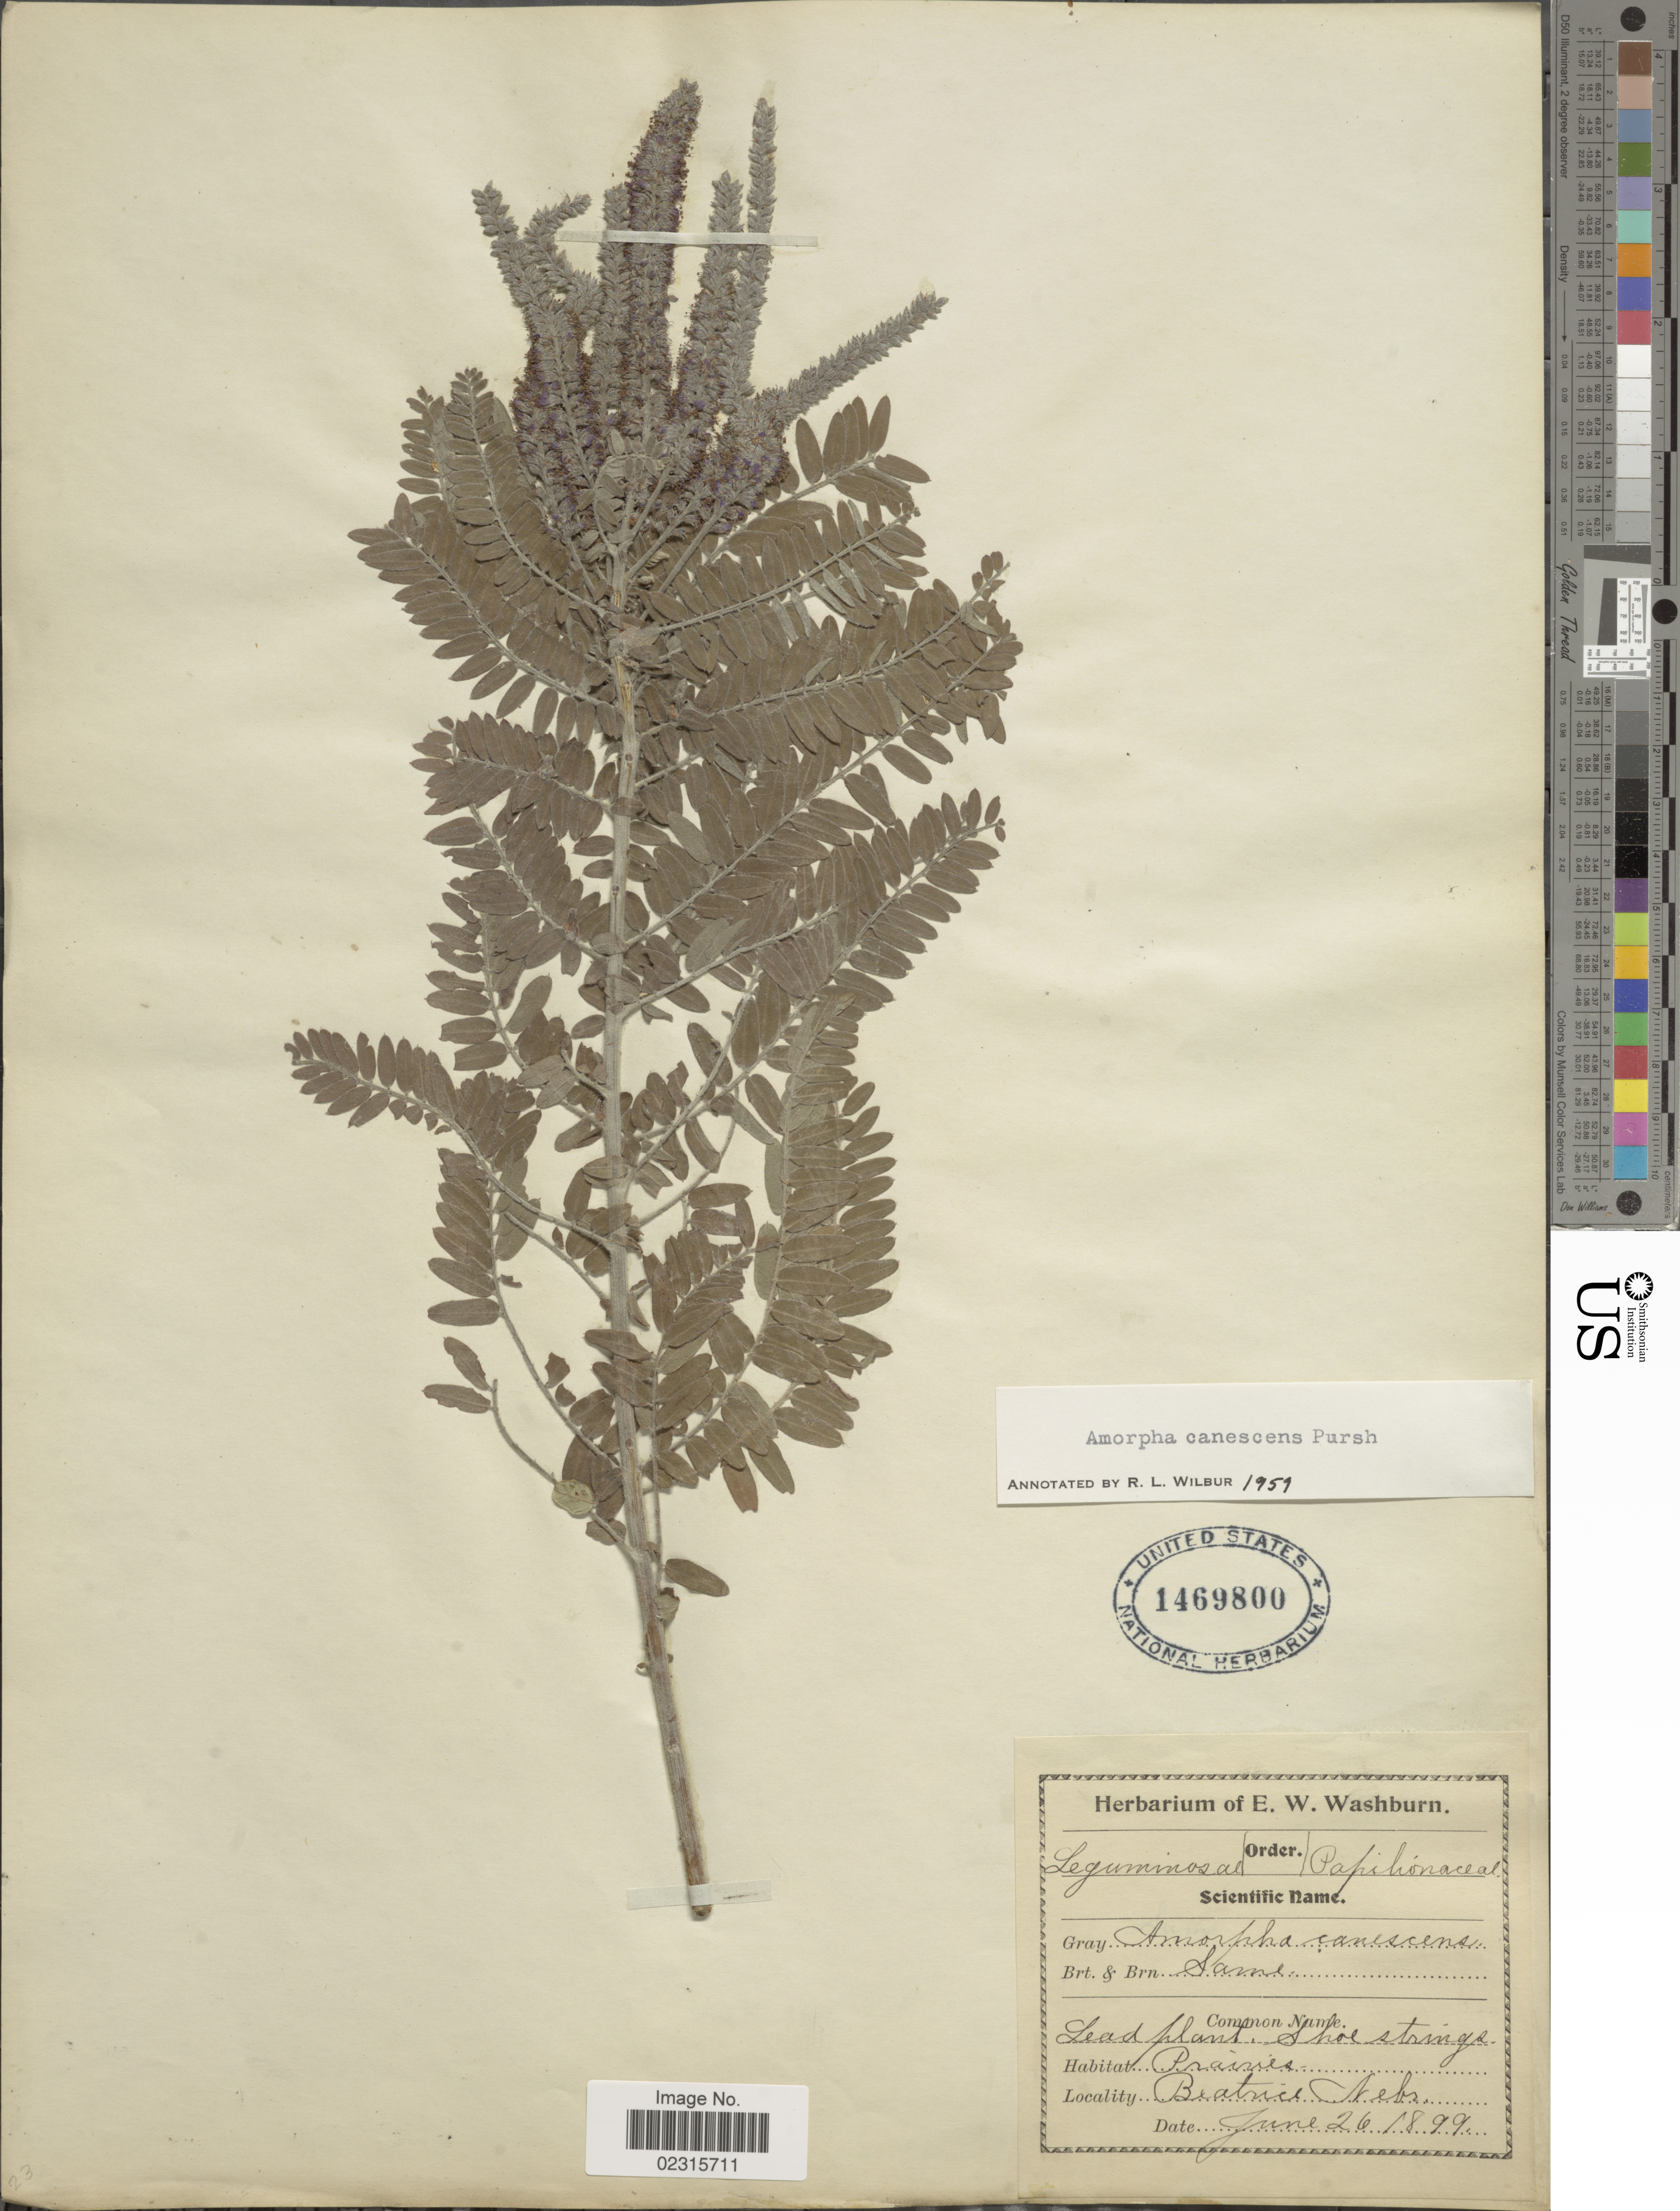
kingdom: Plantae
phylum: Tracheophyta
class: Magnoliopsida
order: Fabales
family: Fabaceae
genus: Amorpha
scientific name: Amorpha canescens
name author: Pursh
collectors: ex herb. E. W. Washburn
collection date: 1899-06-26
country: United States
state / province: Nebraska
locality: Beatrice Nebr.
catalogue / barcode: US 1469800